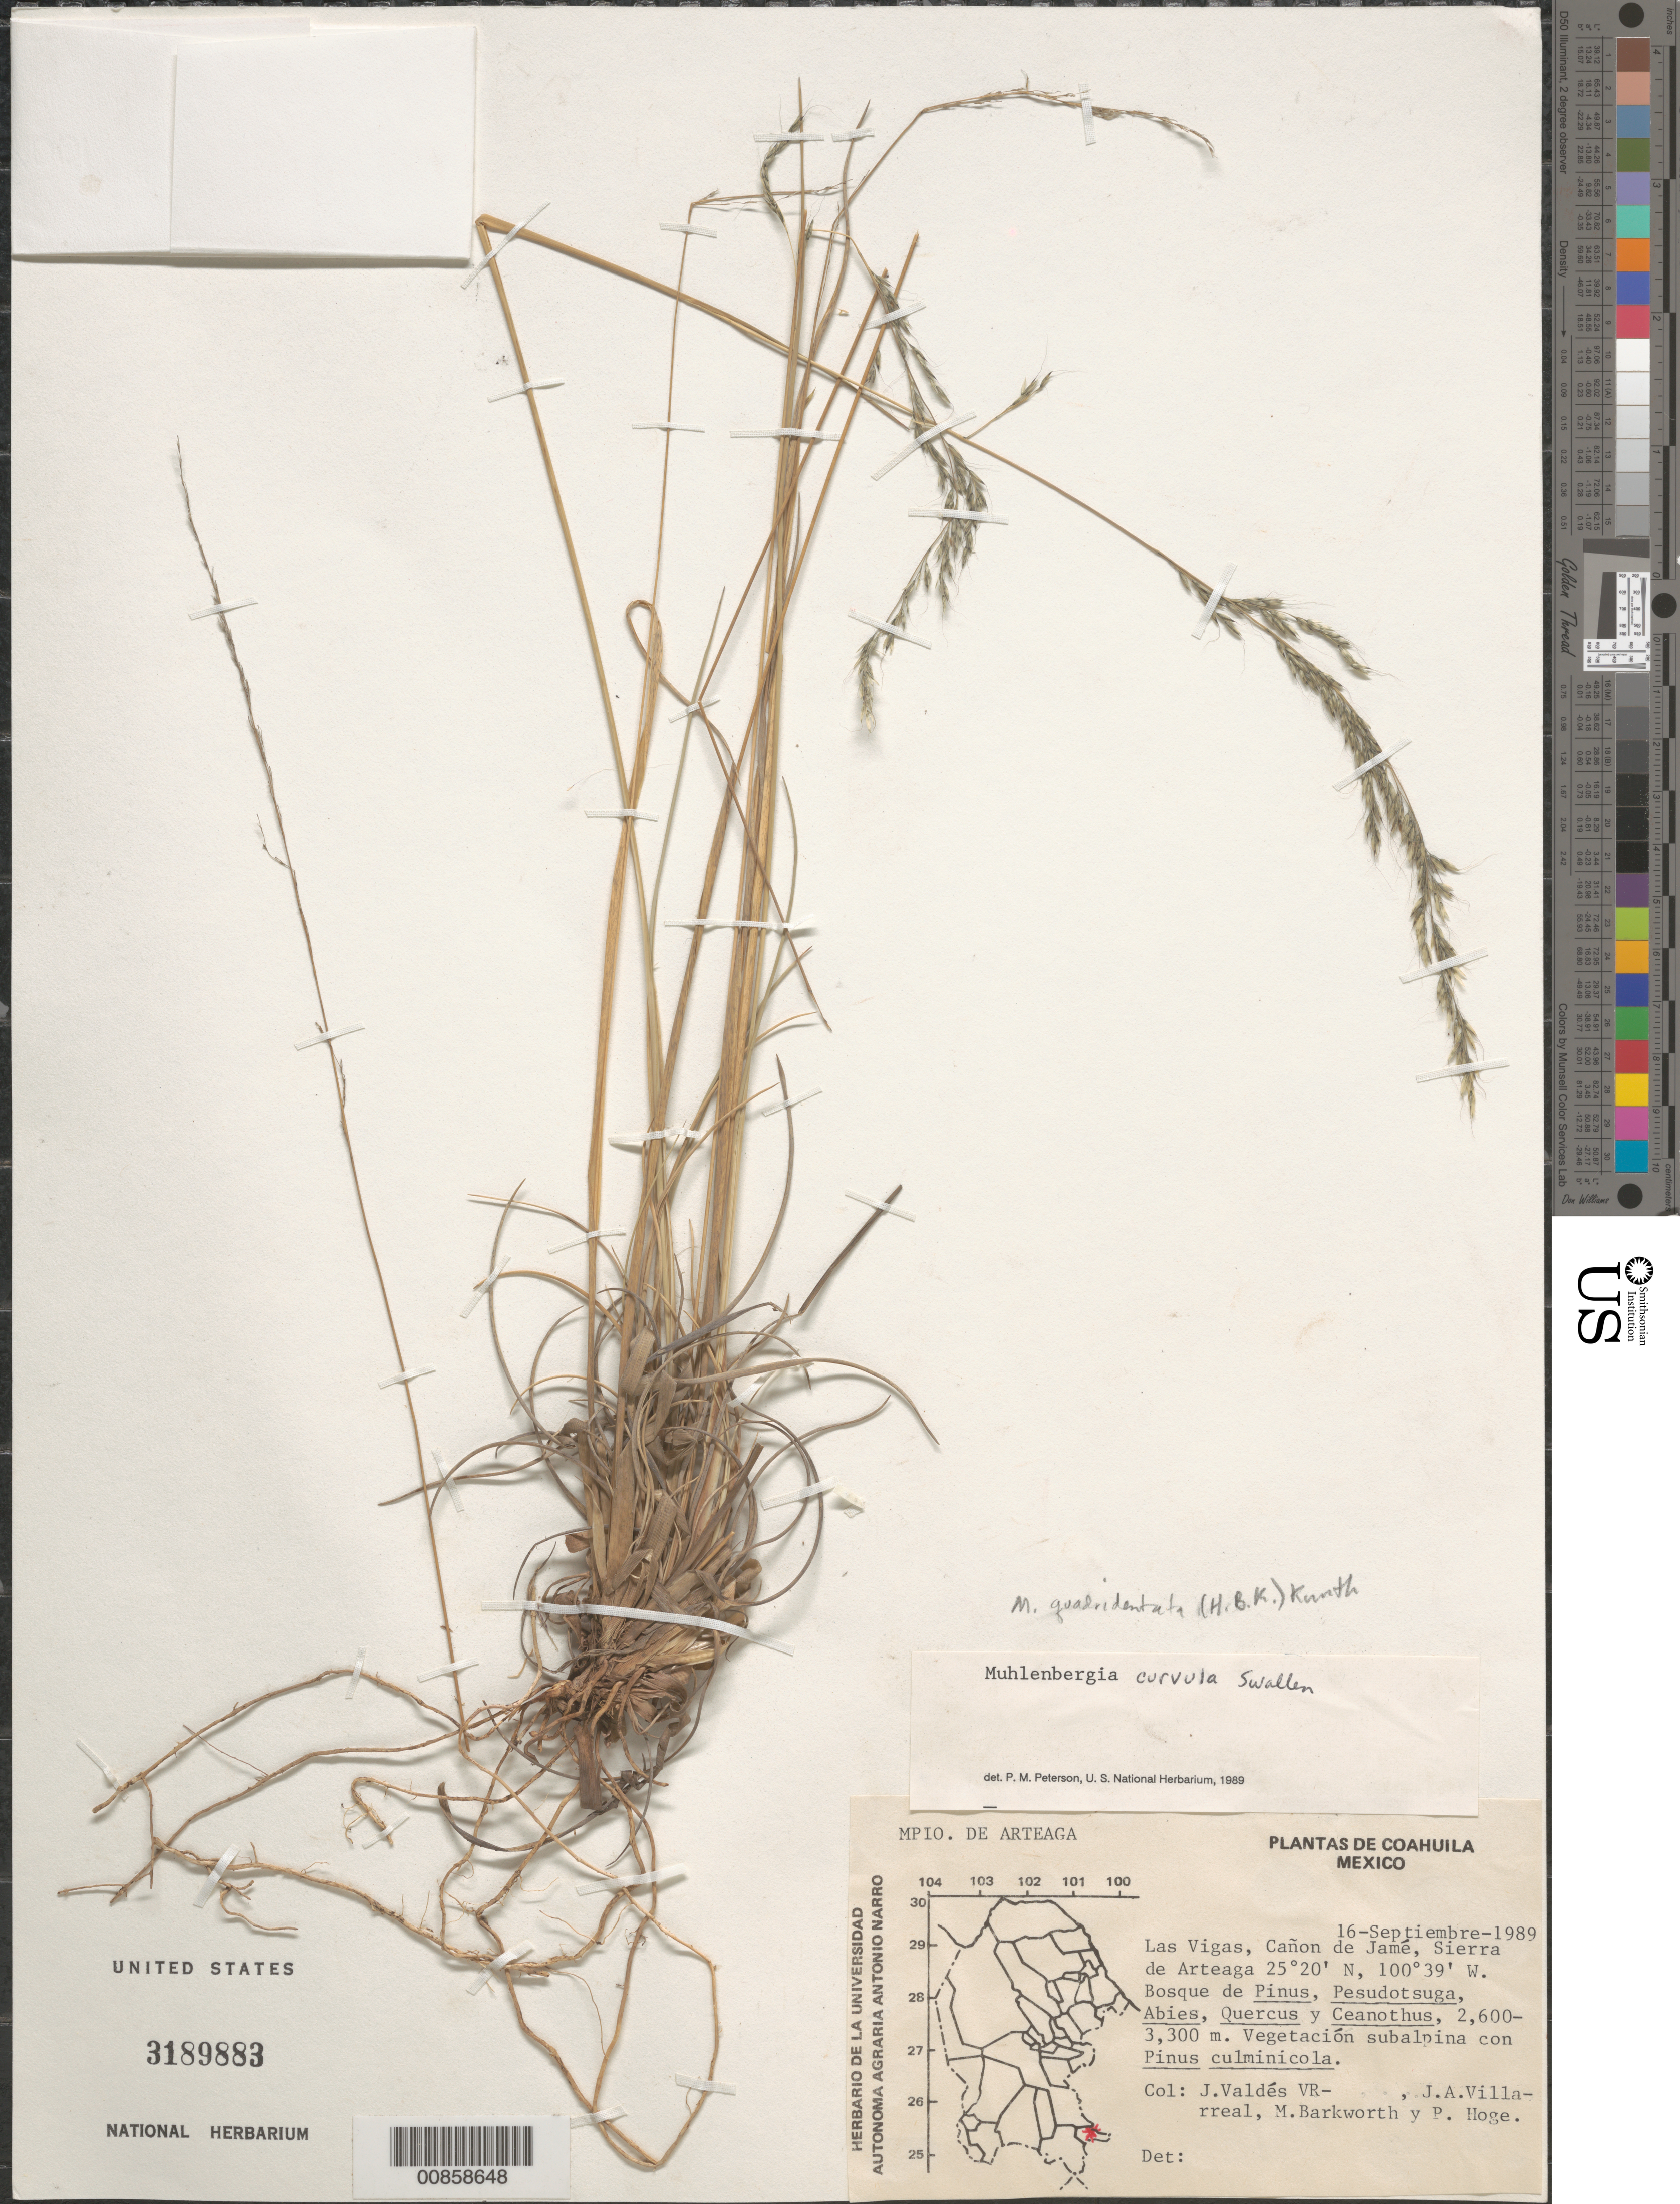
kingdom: Plantae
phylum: Tracheophyta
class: Liliopsida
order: Poales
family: Poaceae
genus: Muhlenbergia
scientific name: Muhlenbergia purpusii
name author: Mez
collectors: J. Valdés & J. Villarreal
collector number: VR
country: Mexico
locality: Las Vigas Canion Jame, Sierra de Arteaga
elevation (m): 3300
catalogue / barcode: US 3189883